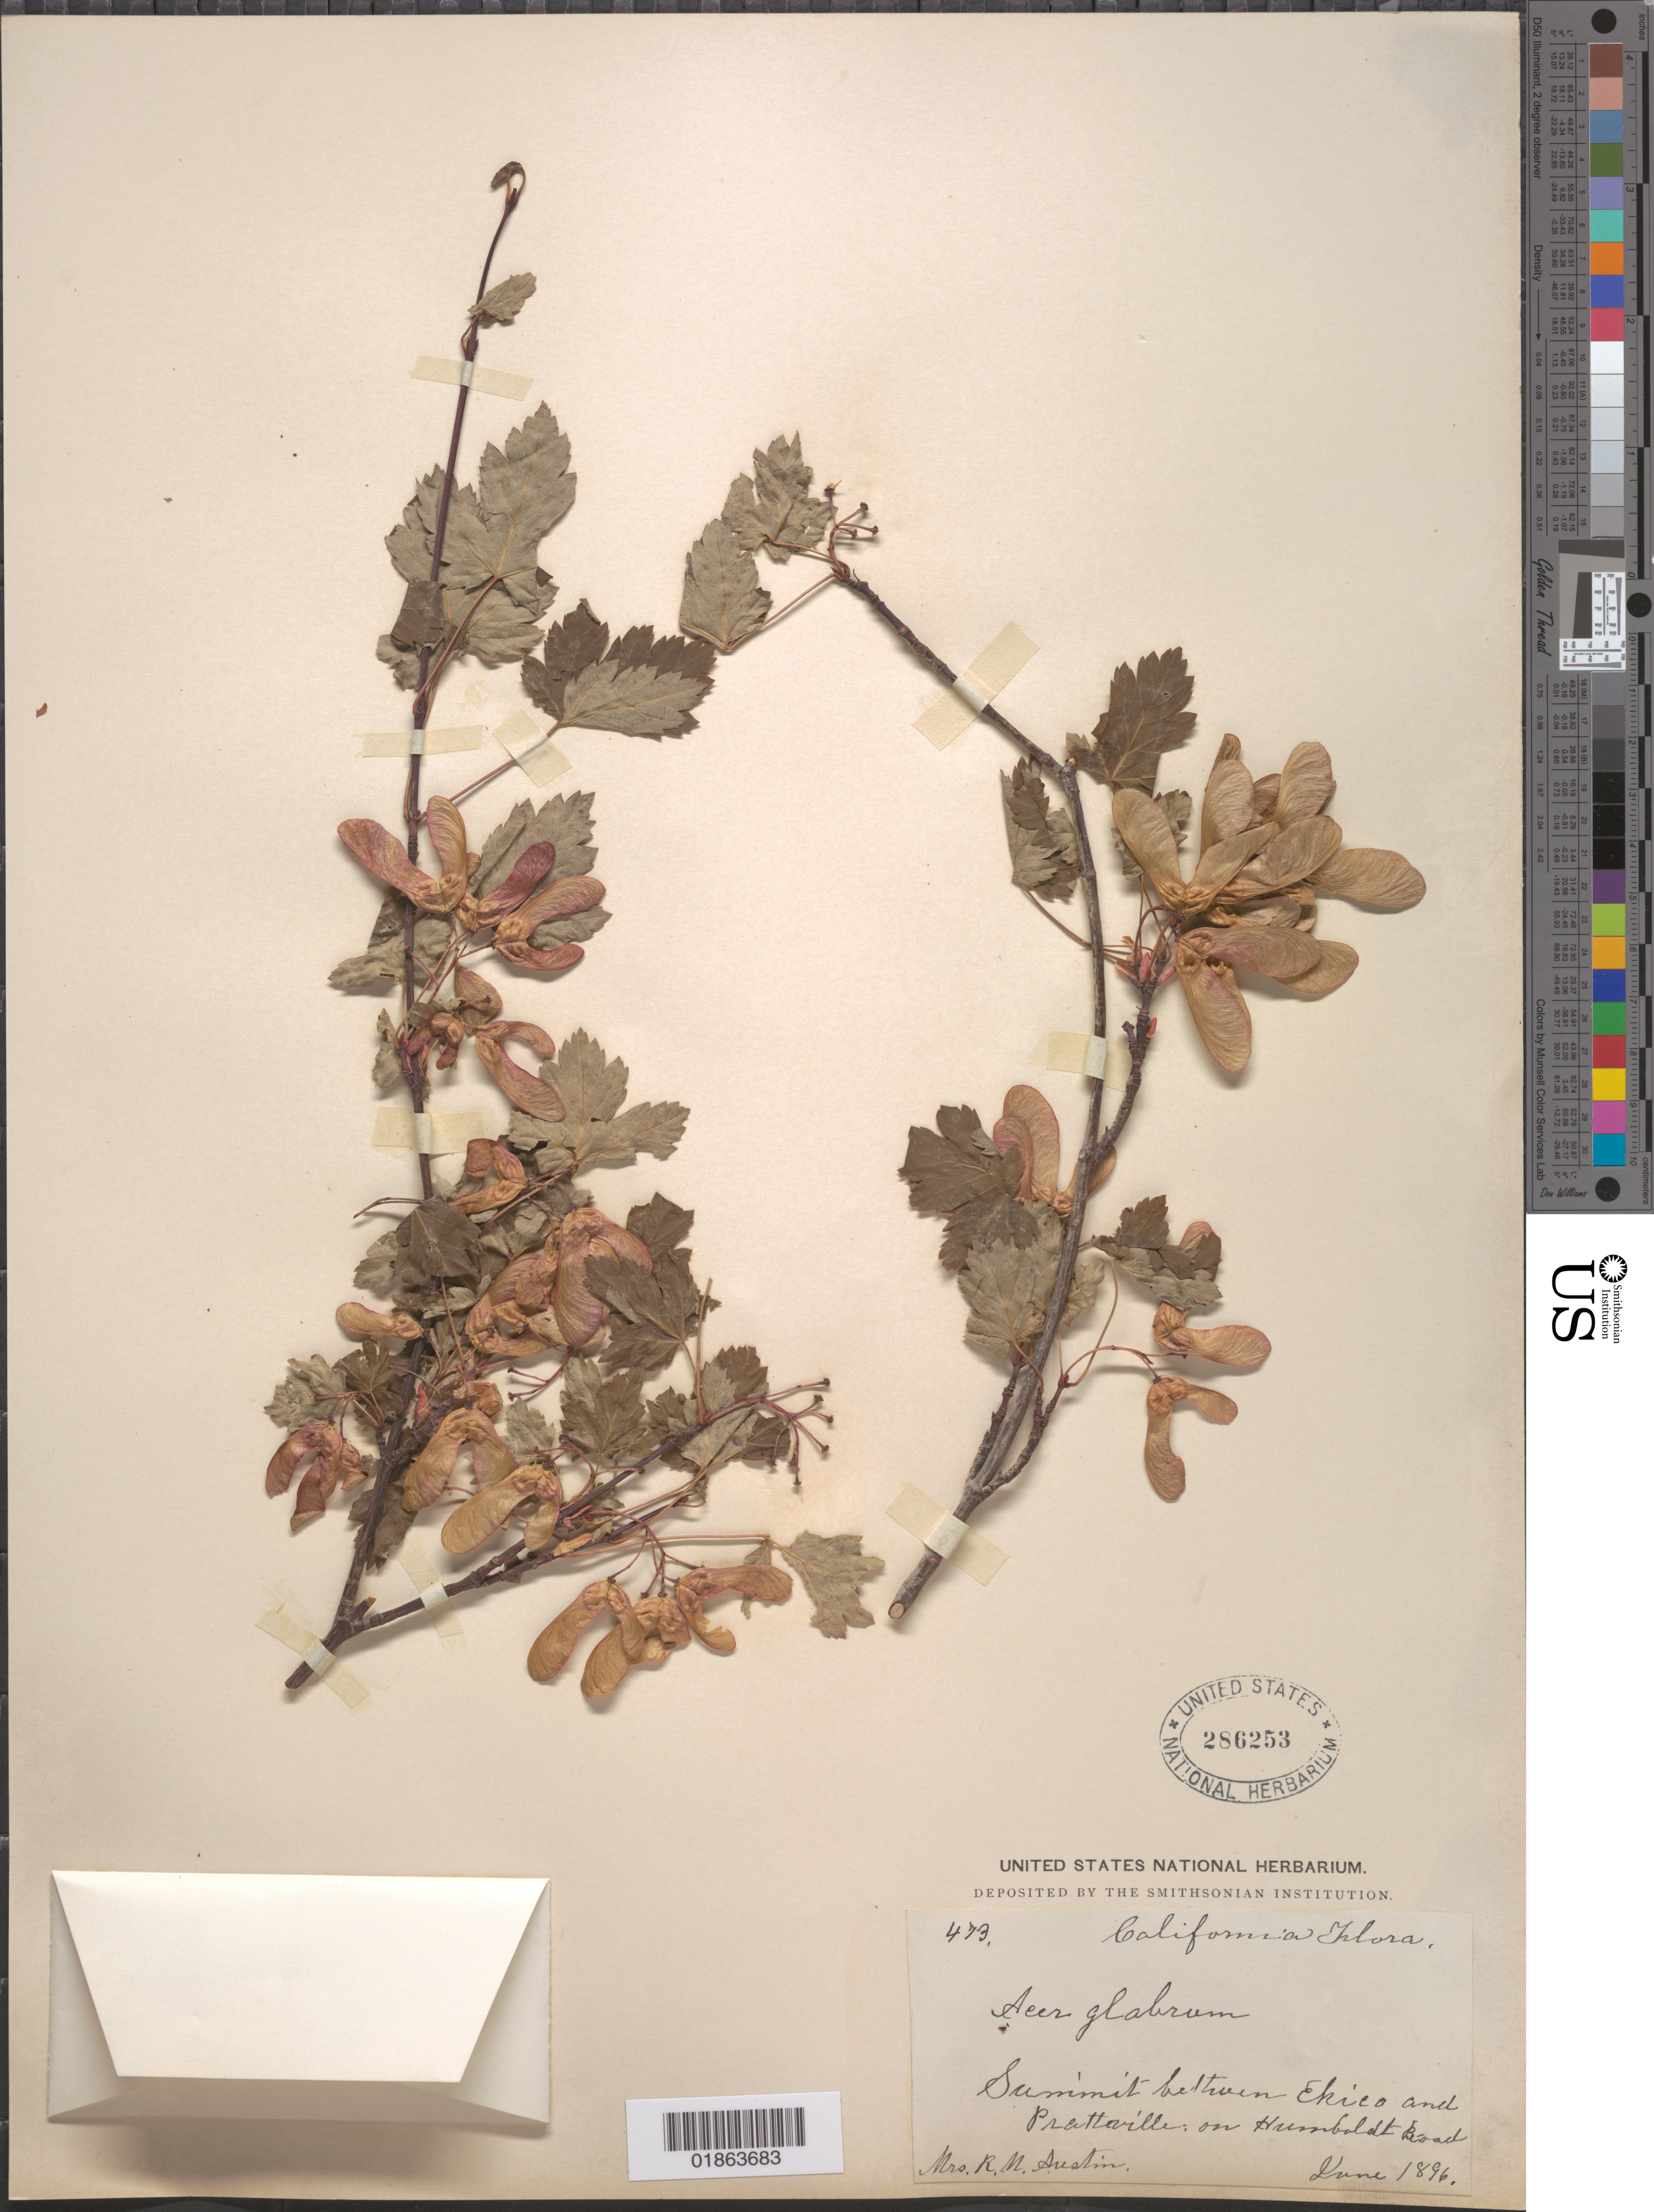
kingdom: Plantae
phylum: Tracheophyta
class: Magnoliopsida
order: Sapindales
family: Sapindaceae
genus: Acer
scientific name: Acer glabrum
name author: Torr.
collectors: R. Austin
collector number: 473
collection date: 1896-06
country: United States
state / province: California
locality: Humboldt Road, summit between Ekico and Pratteville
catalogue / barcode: US 286253